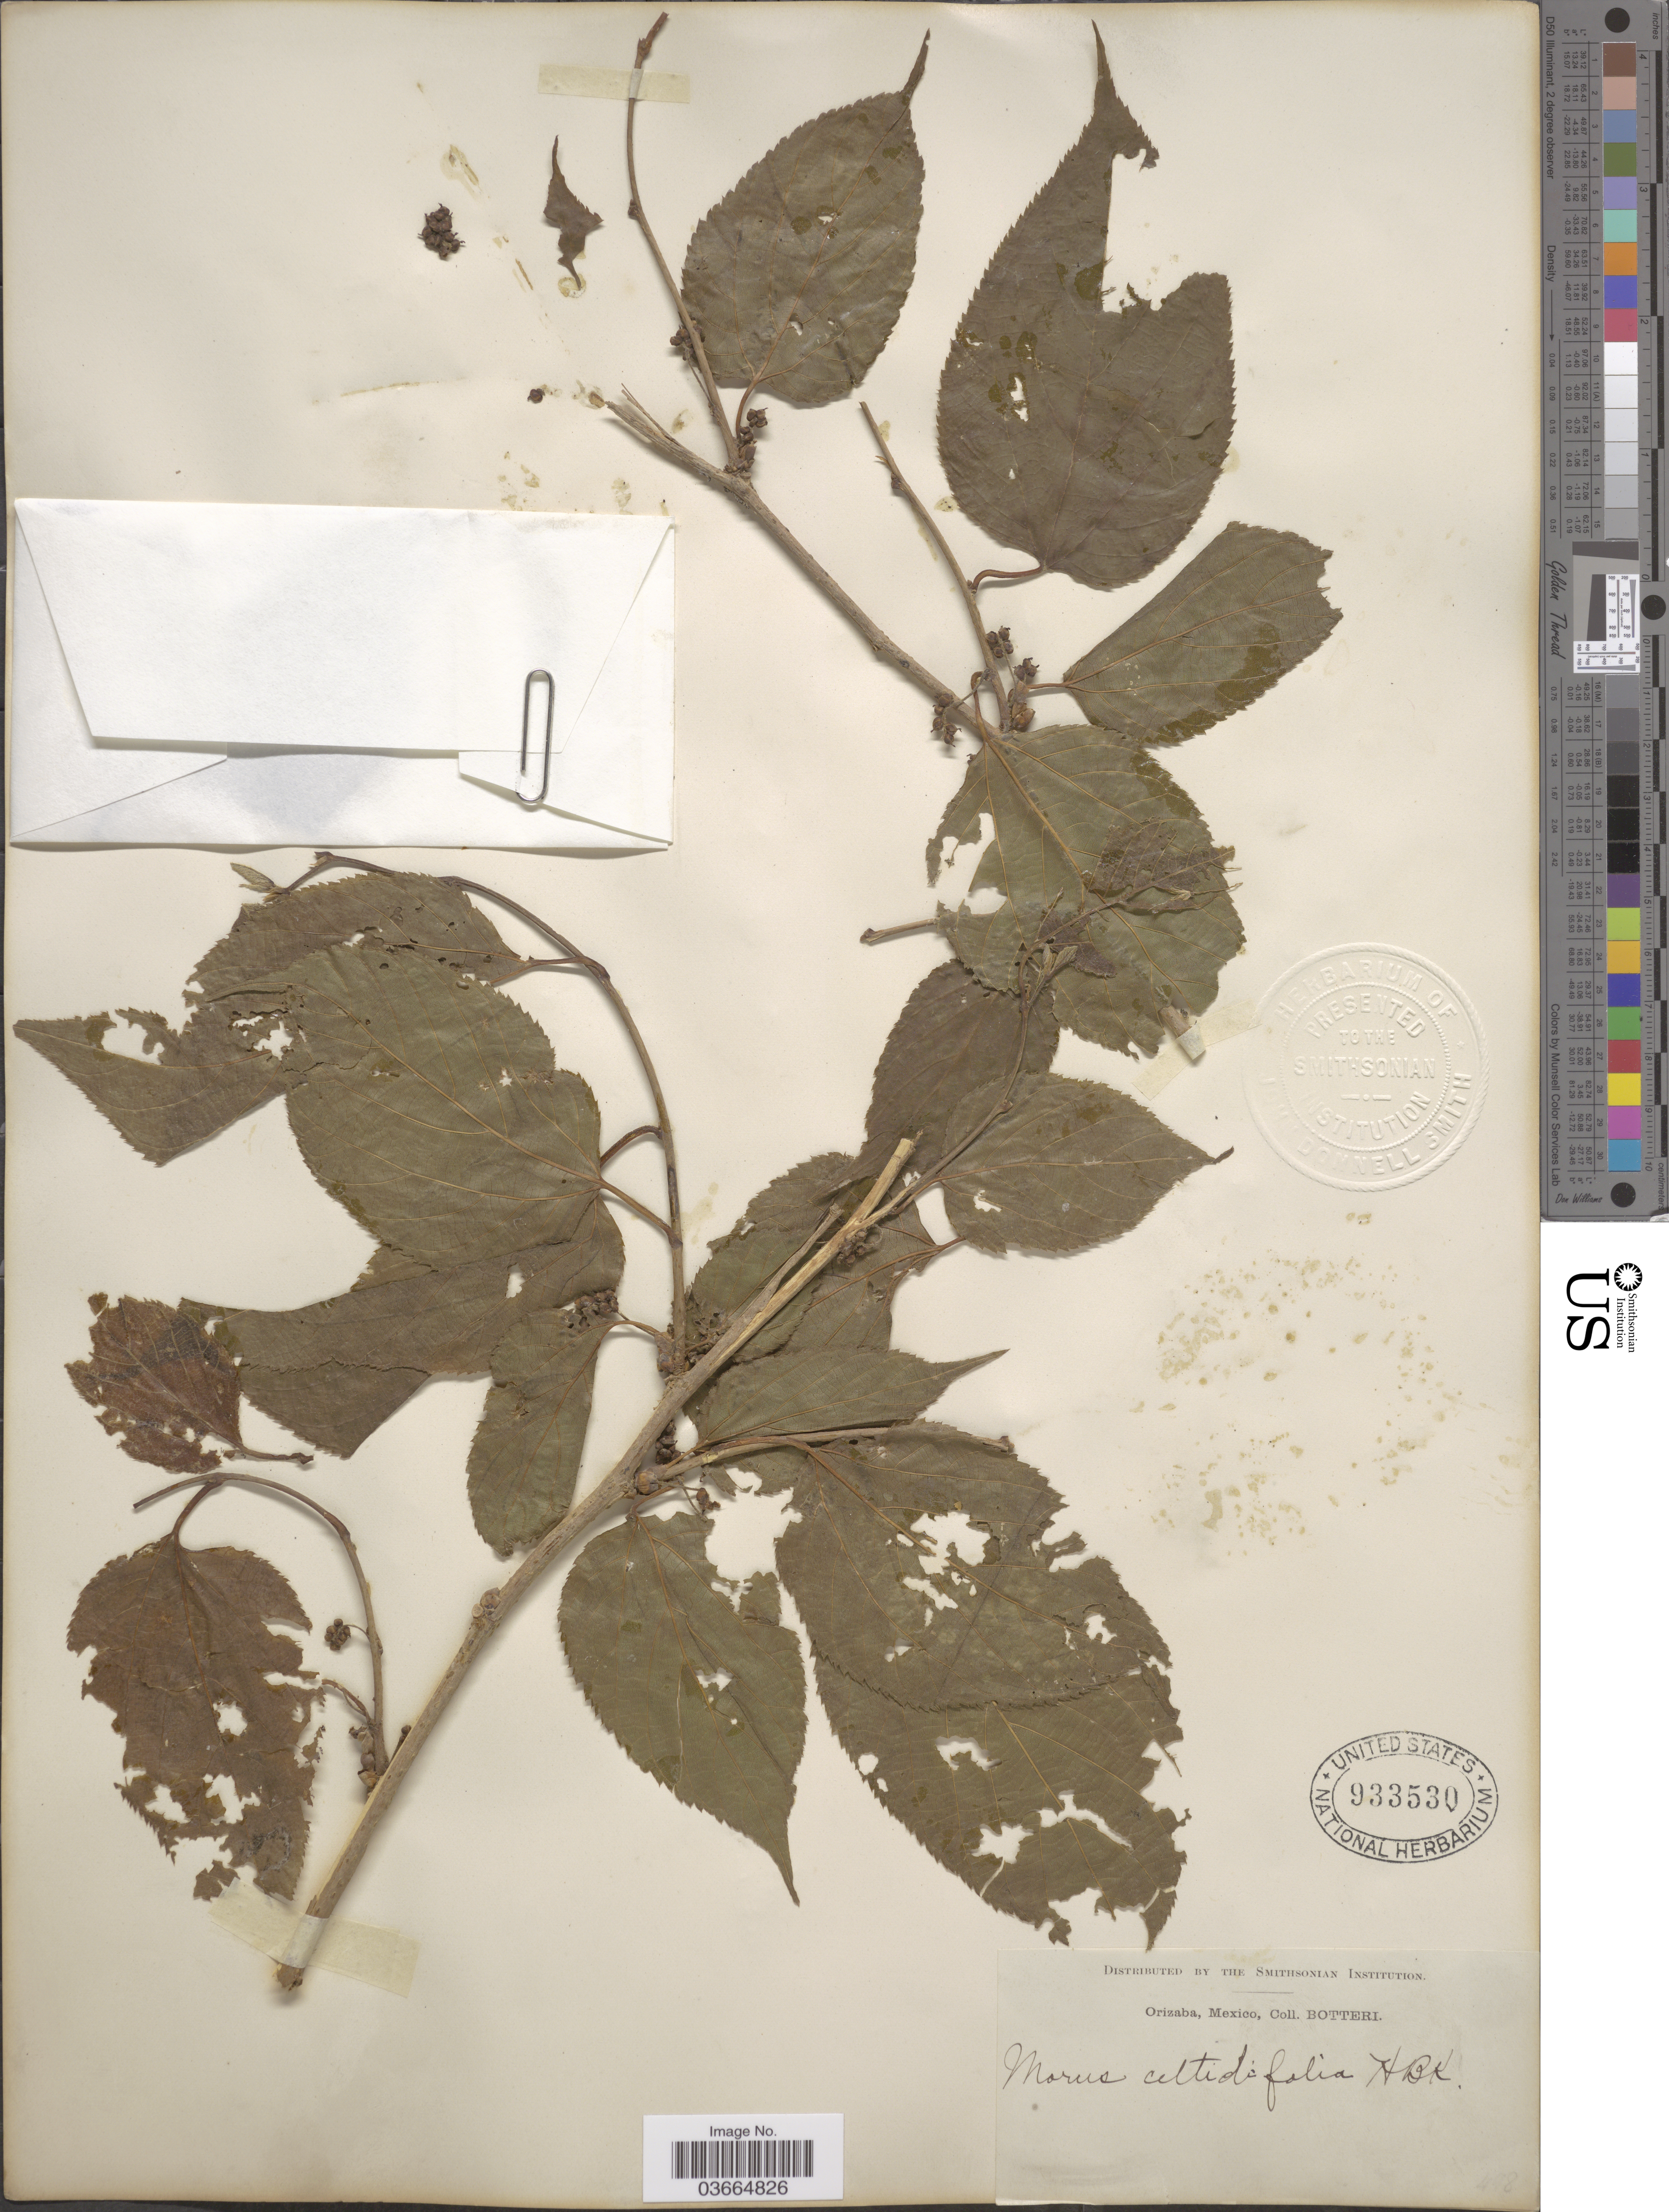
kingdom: Plantae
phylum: Tracheophyta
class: Magnoliopsida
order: Rosales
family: Moraceae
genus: Morus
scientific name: Morus celtidifolia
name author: Kunth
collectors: -. Botteri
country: Mexico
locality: Orizaba.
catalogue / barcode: US 933530